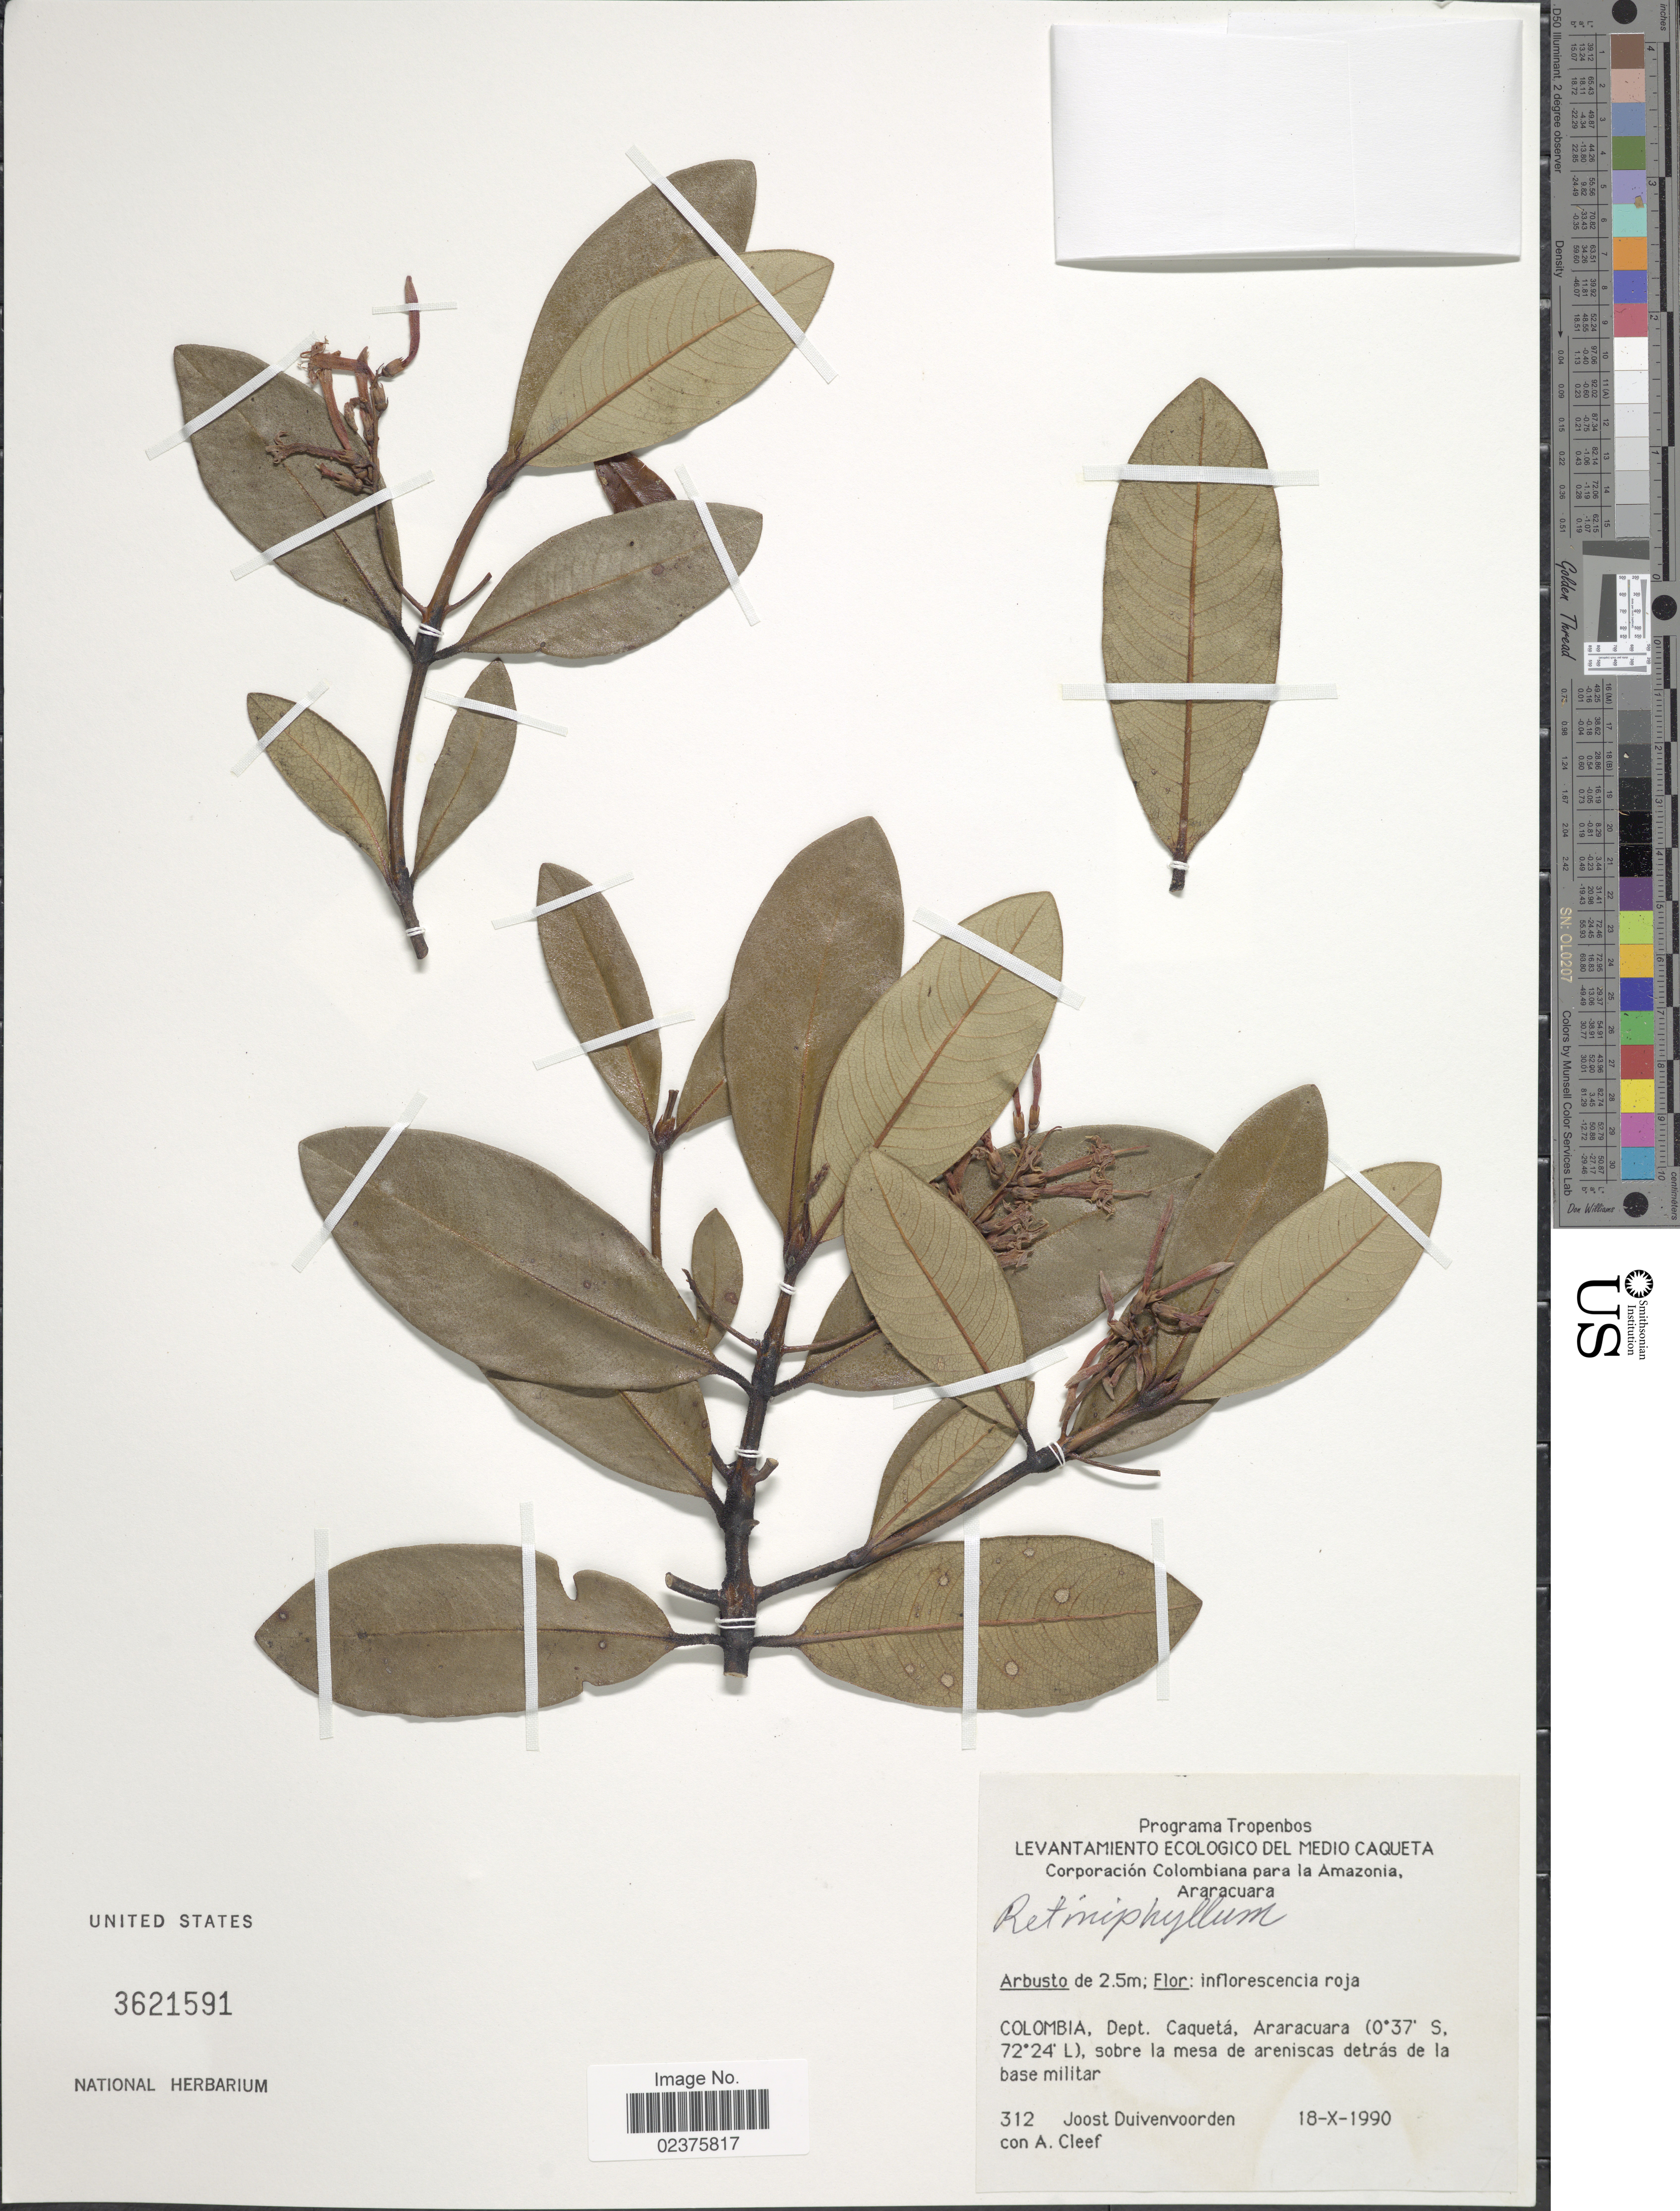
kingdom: Plantae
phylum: Tracheophyta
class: Magnoliopsida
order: Gentianales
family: Rubiaceae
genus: Retiniphyllum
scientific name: Retiniphyllum sp.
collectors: J. Duivenvoorden & A. M. Cleef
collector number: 312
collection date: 1990-10-18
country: Colombia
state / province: Caquetá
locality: Coparacion Colombiana para la Amazonia, Aracuara, Sobre la mesa de areniscas detras de la base militar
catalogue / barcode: US 3621591